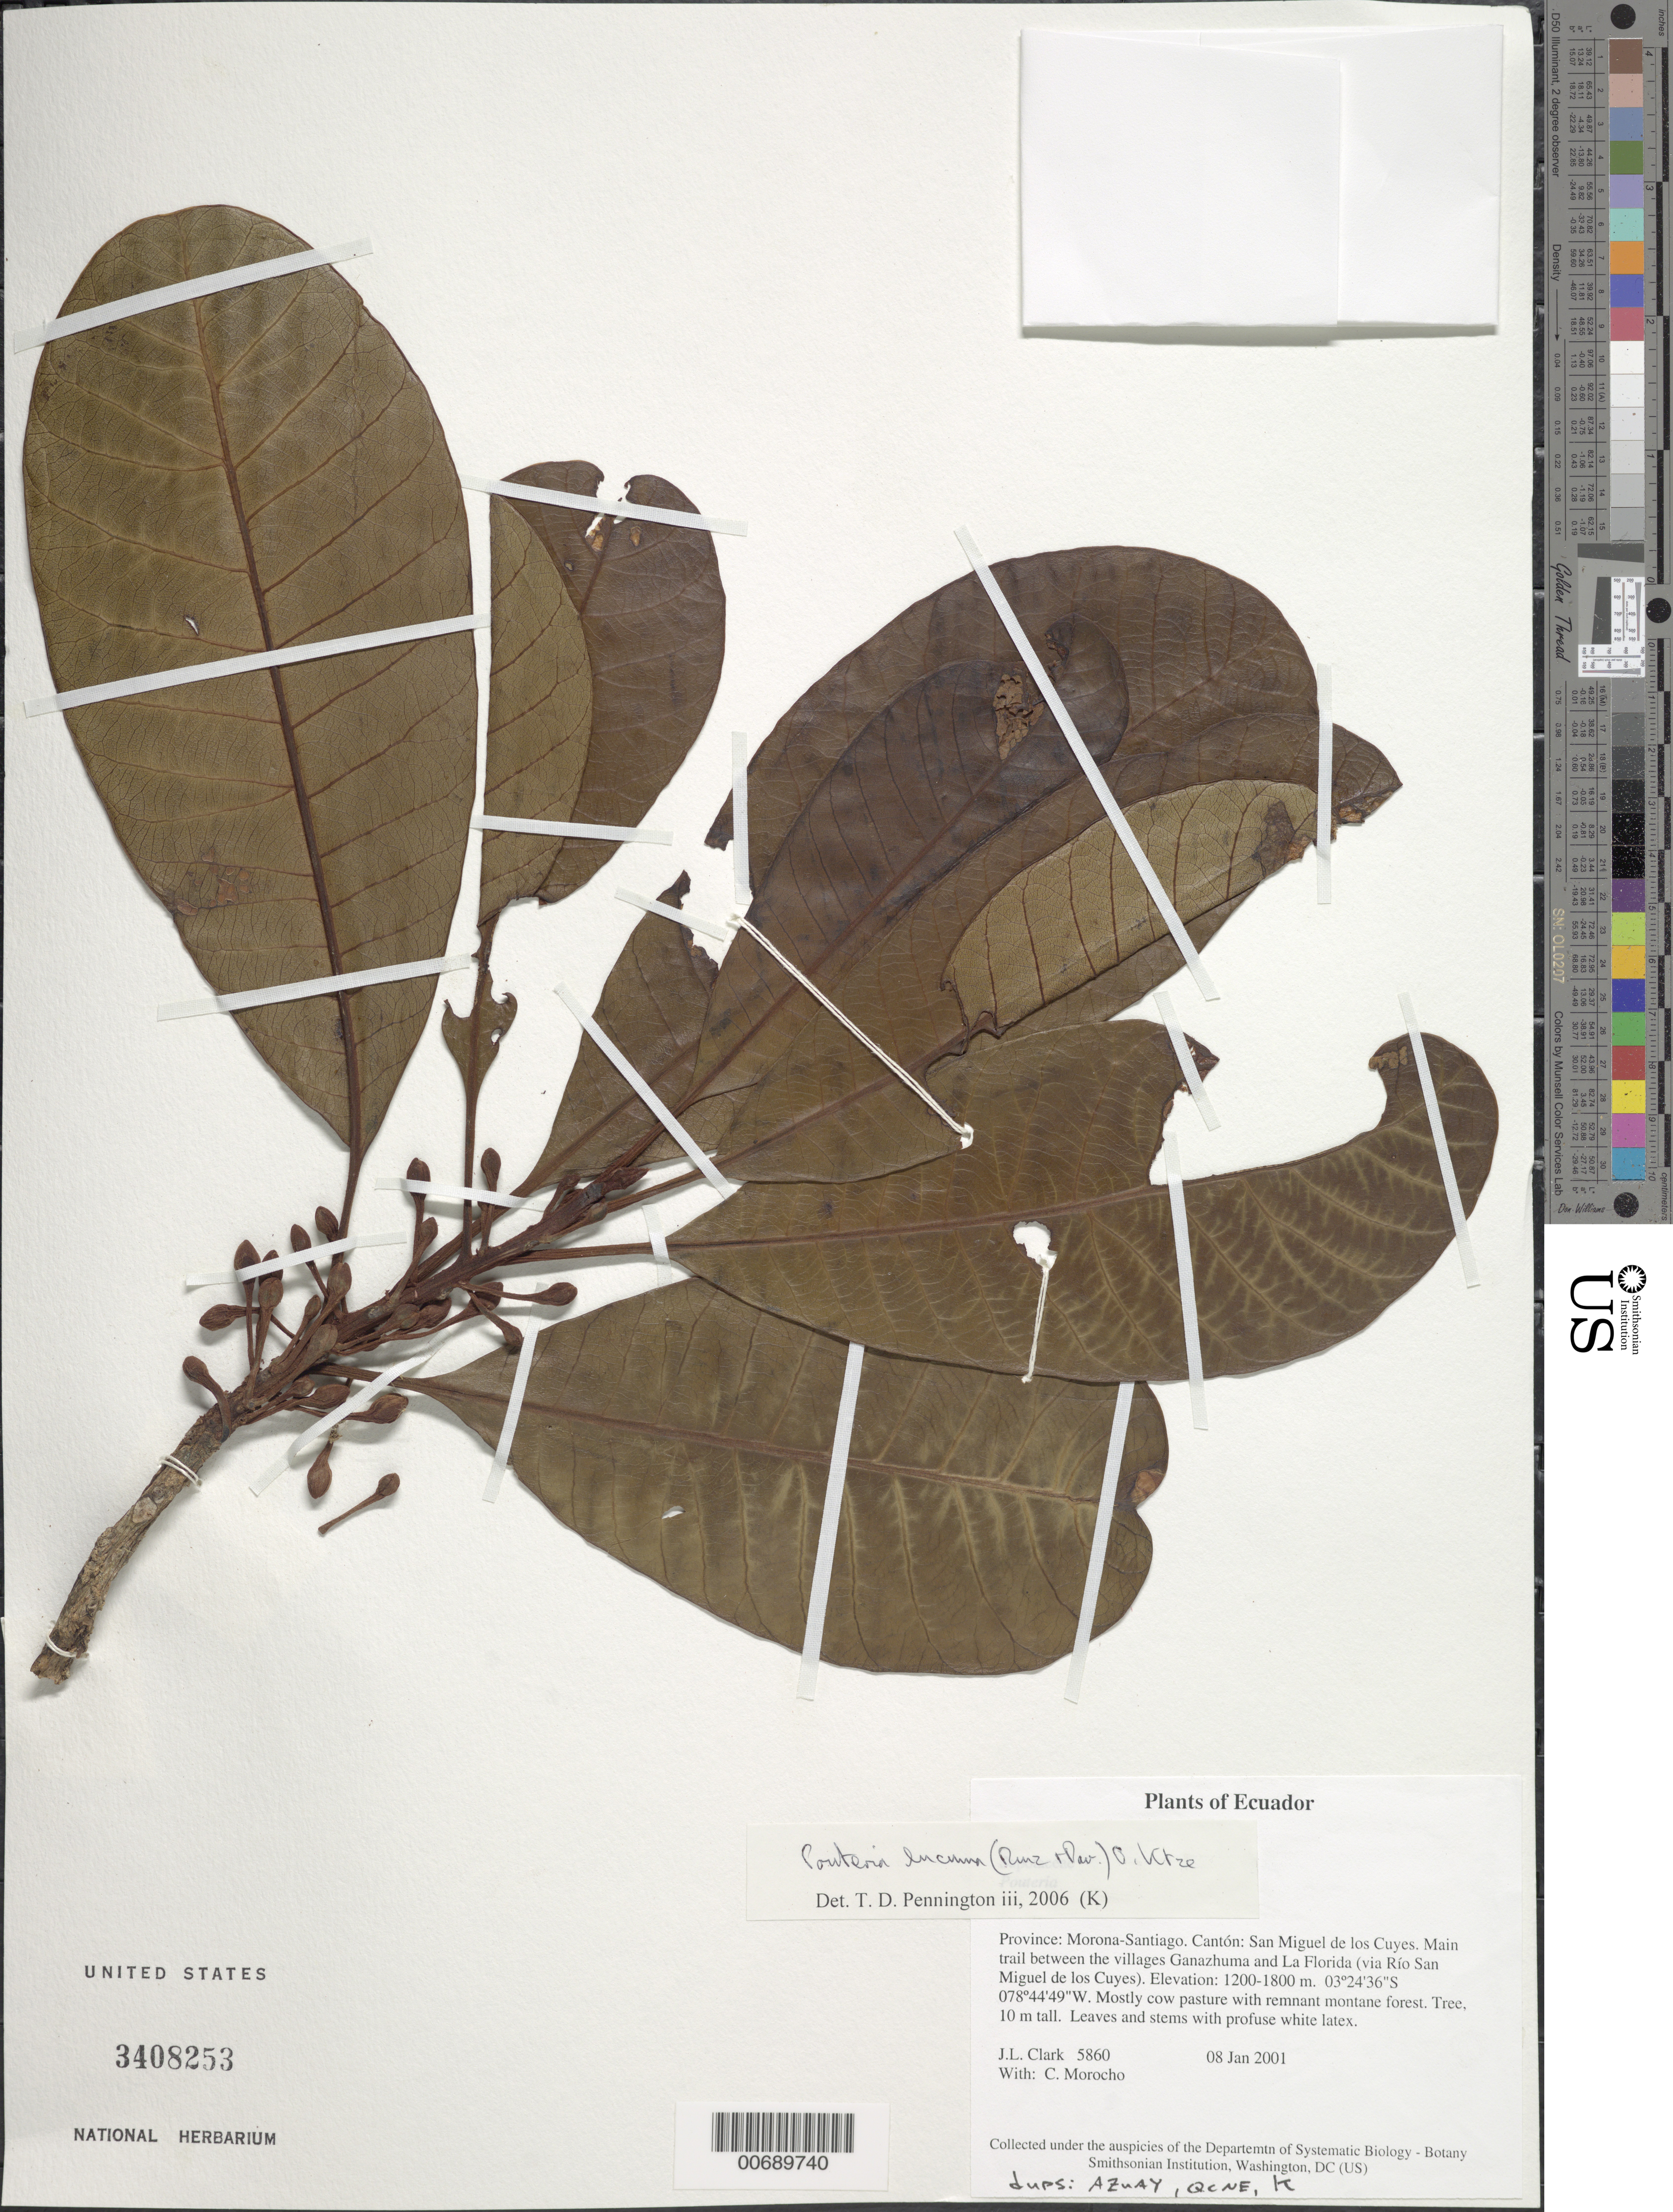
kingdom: Plantae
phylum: Tracheophyta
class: Magnoliopsida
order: Ericales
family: Sapotaceae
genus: Pouteria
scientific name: Pouteria sp.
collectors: J. L. Clark & C. Morocho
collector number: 5860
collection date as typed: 08 Jan 2001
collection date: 2001-01-08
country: Ecuador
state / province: Morona-Santiago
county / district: San Miguel de los Cuyes ?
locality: Main Trail between the Villages Ganazhuma and La Florida (via Río Sal Miguel de los Cuyes). [Sal Miguel de Cuyes is listed as a city not a Canton of Morona-Santiago.]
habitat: Mostly cow pasture with remnant montane forest.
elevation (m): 1200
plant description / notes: AZUAY, K, QCNE, US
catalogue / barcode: US 3408253